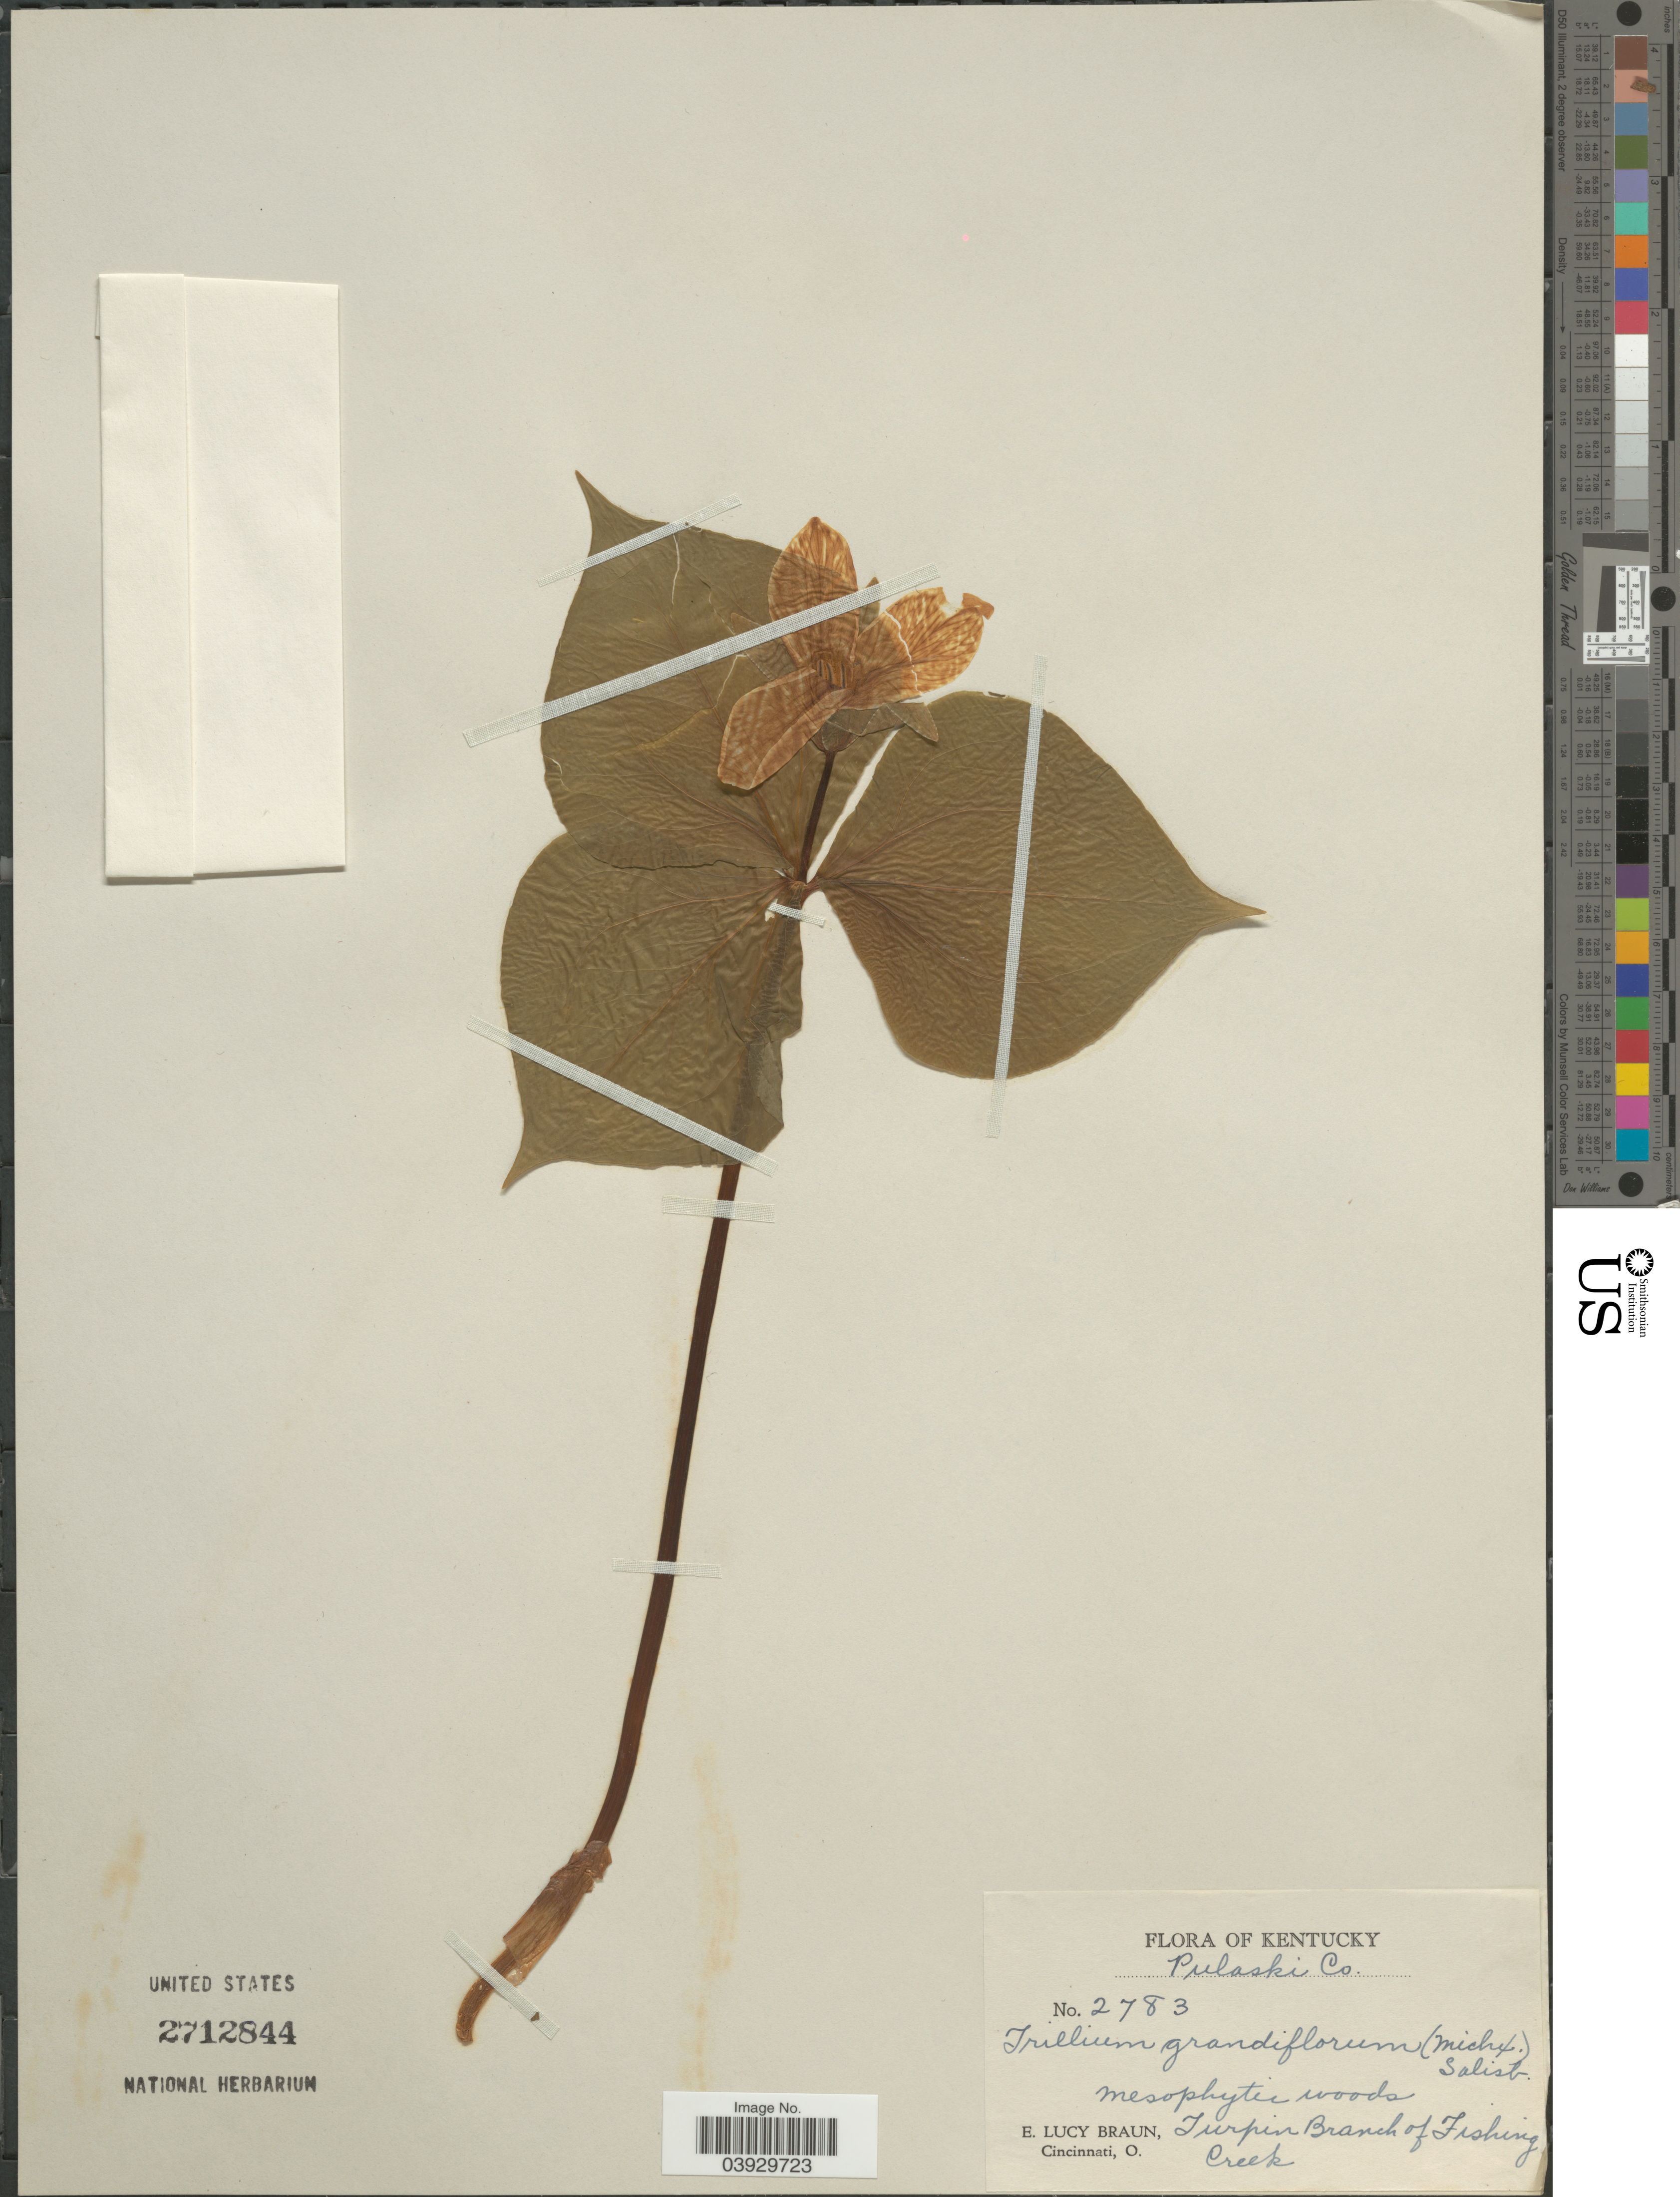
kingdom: Plantae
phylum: Tracheophyta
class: Liliopsida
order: Liliales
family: Melanthiaceae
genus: Trillium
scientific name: Trillium grandiflorum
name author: (Michx.) Salisb.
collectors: E. L. Braun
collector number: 2783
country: United States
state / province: Kentucky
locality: Pulaski Co. Turpin Branch of Fishing Creek.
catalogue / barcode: US 2712844